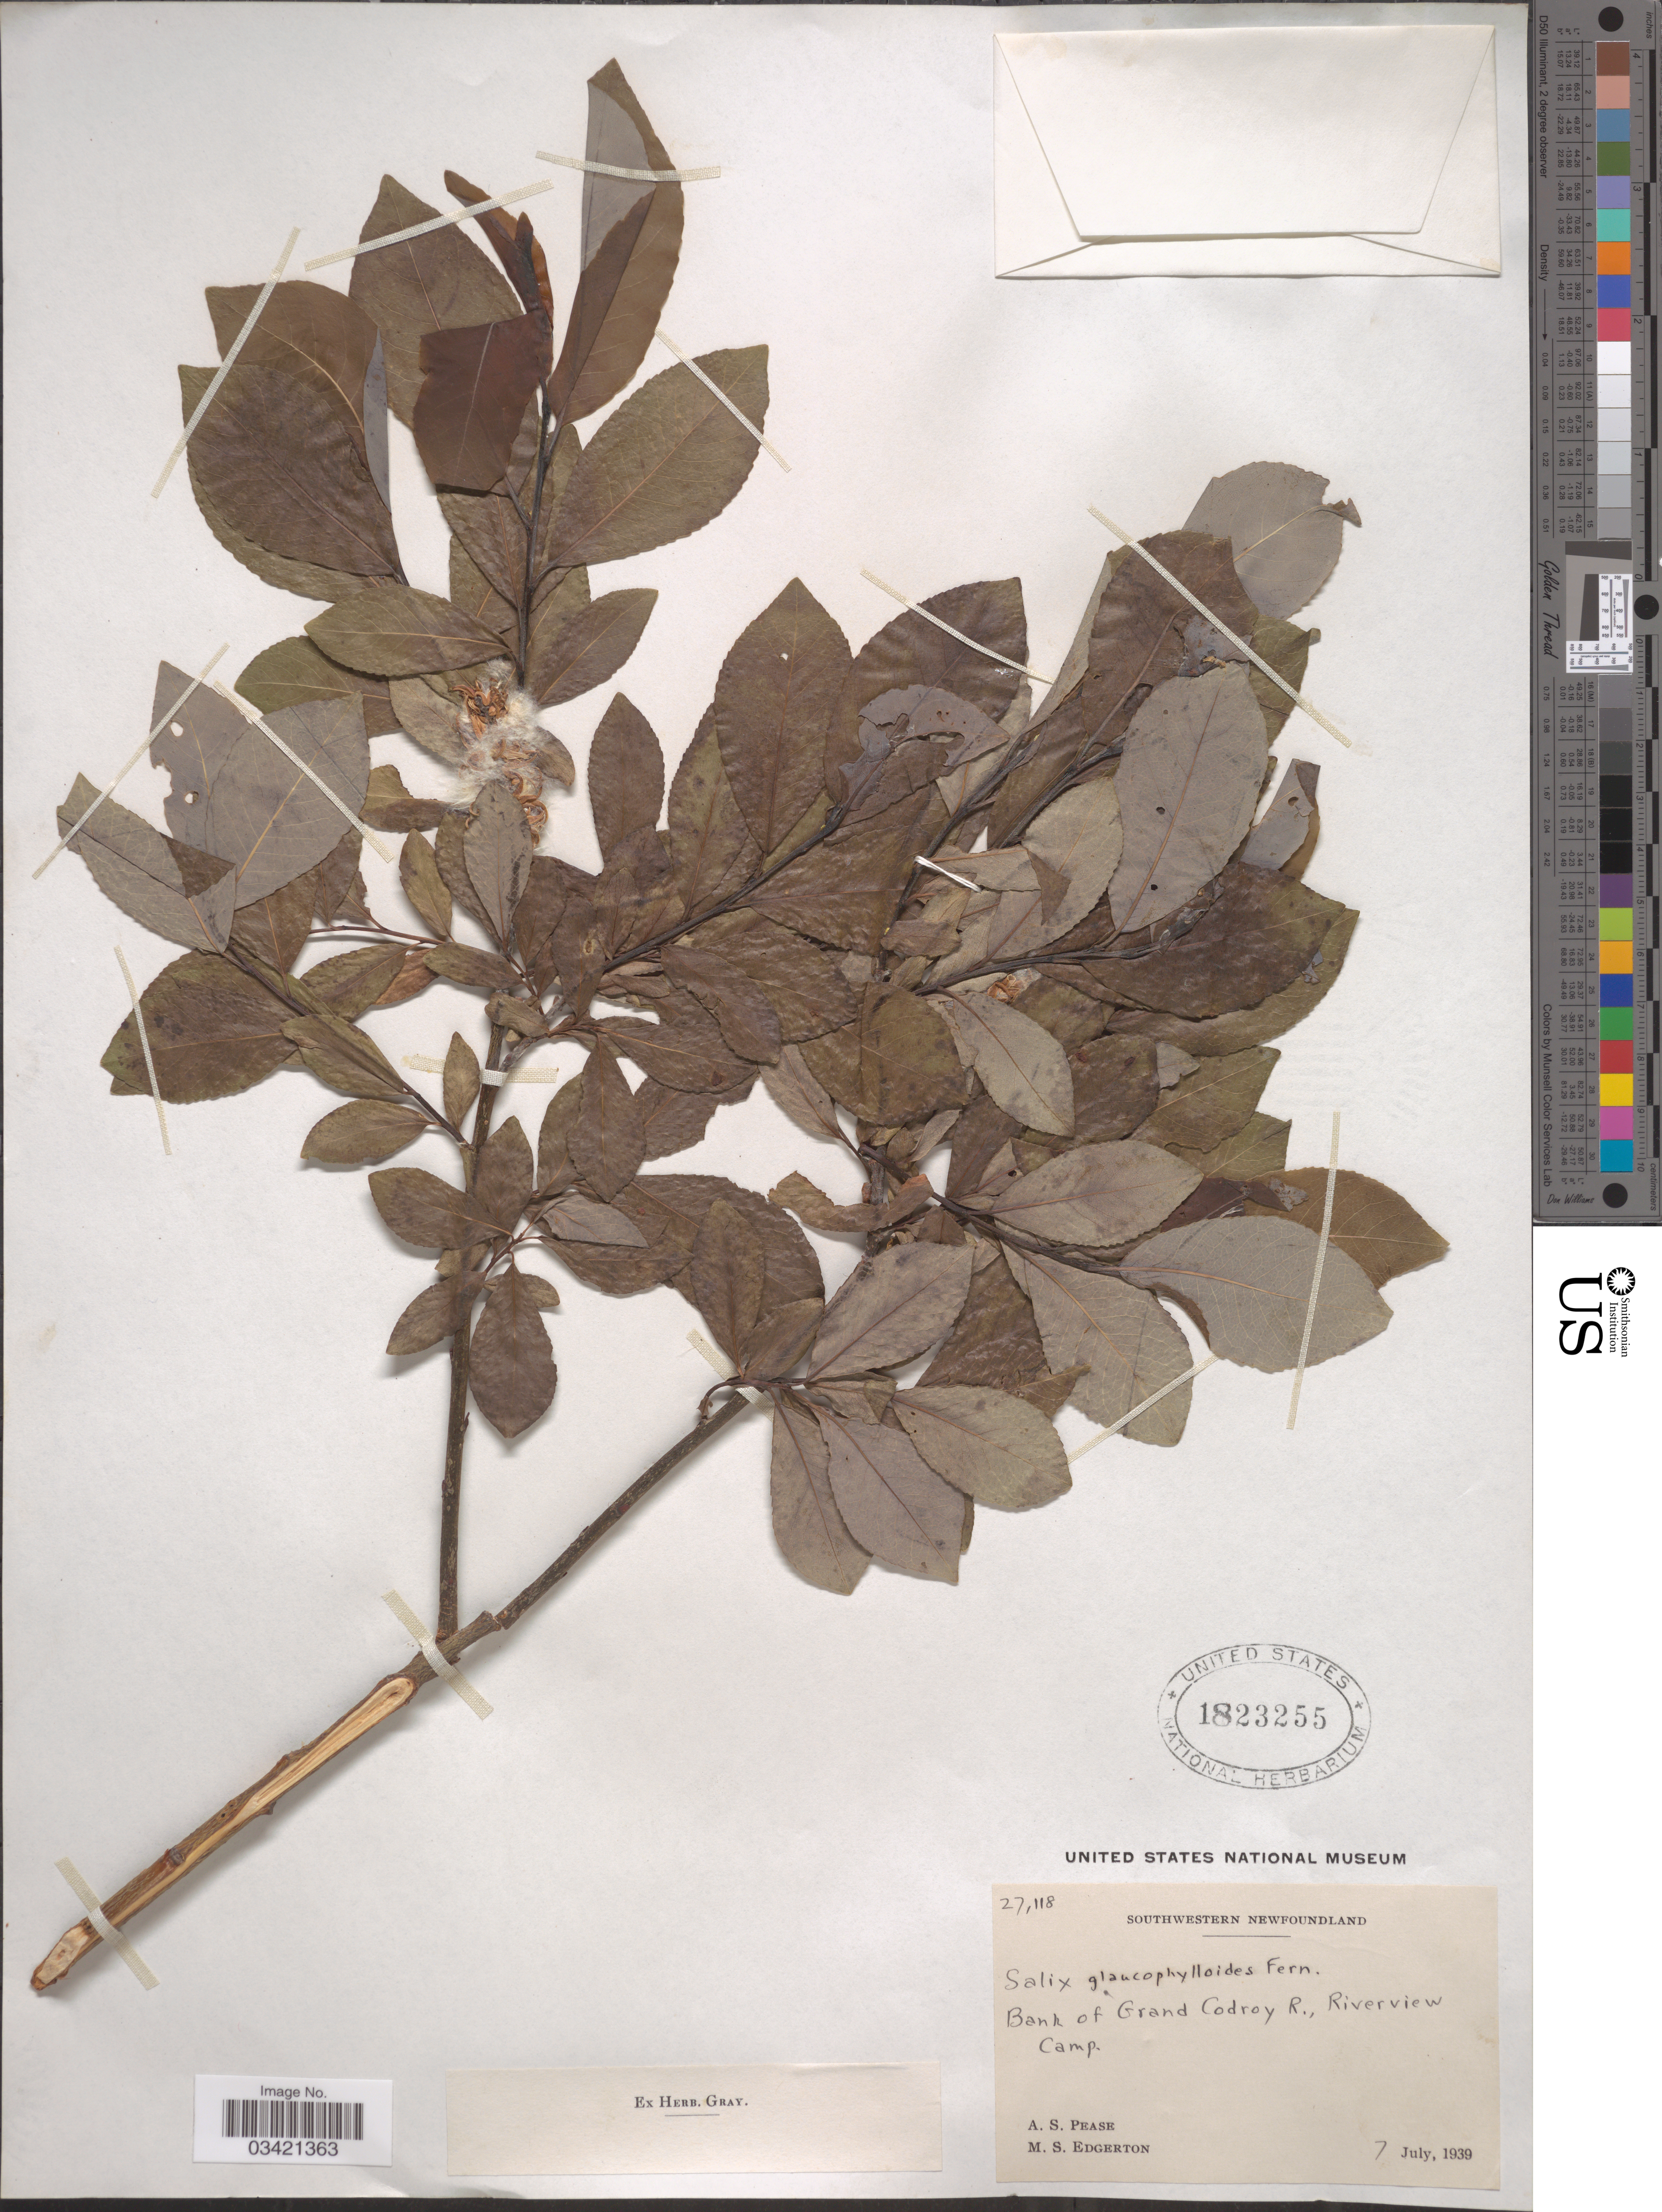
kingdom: Plantae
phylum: Tracheophyta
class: Magnoliopsida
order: Malpighiales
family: Salicaceae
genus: Salix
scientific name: Salix glaucophylla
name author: Andersson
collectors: A. S. Pease & M. Edgerton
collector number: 27118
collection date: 1939-07-07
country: Canada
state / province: Newfoundland and Labrador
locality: Southwestern Newfoundland. Bank of Grand Codroy R., Riverview Camp.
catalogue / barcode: US 1823255